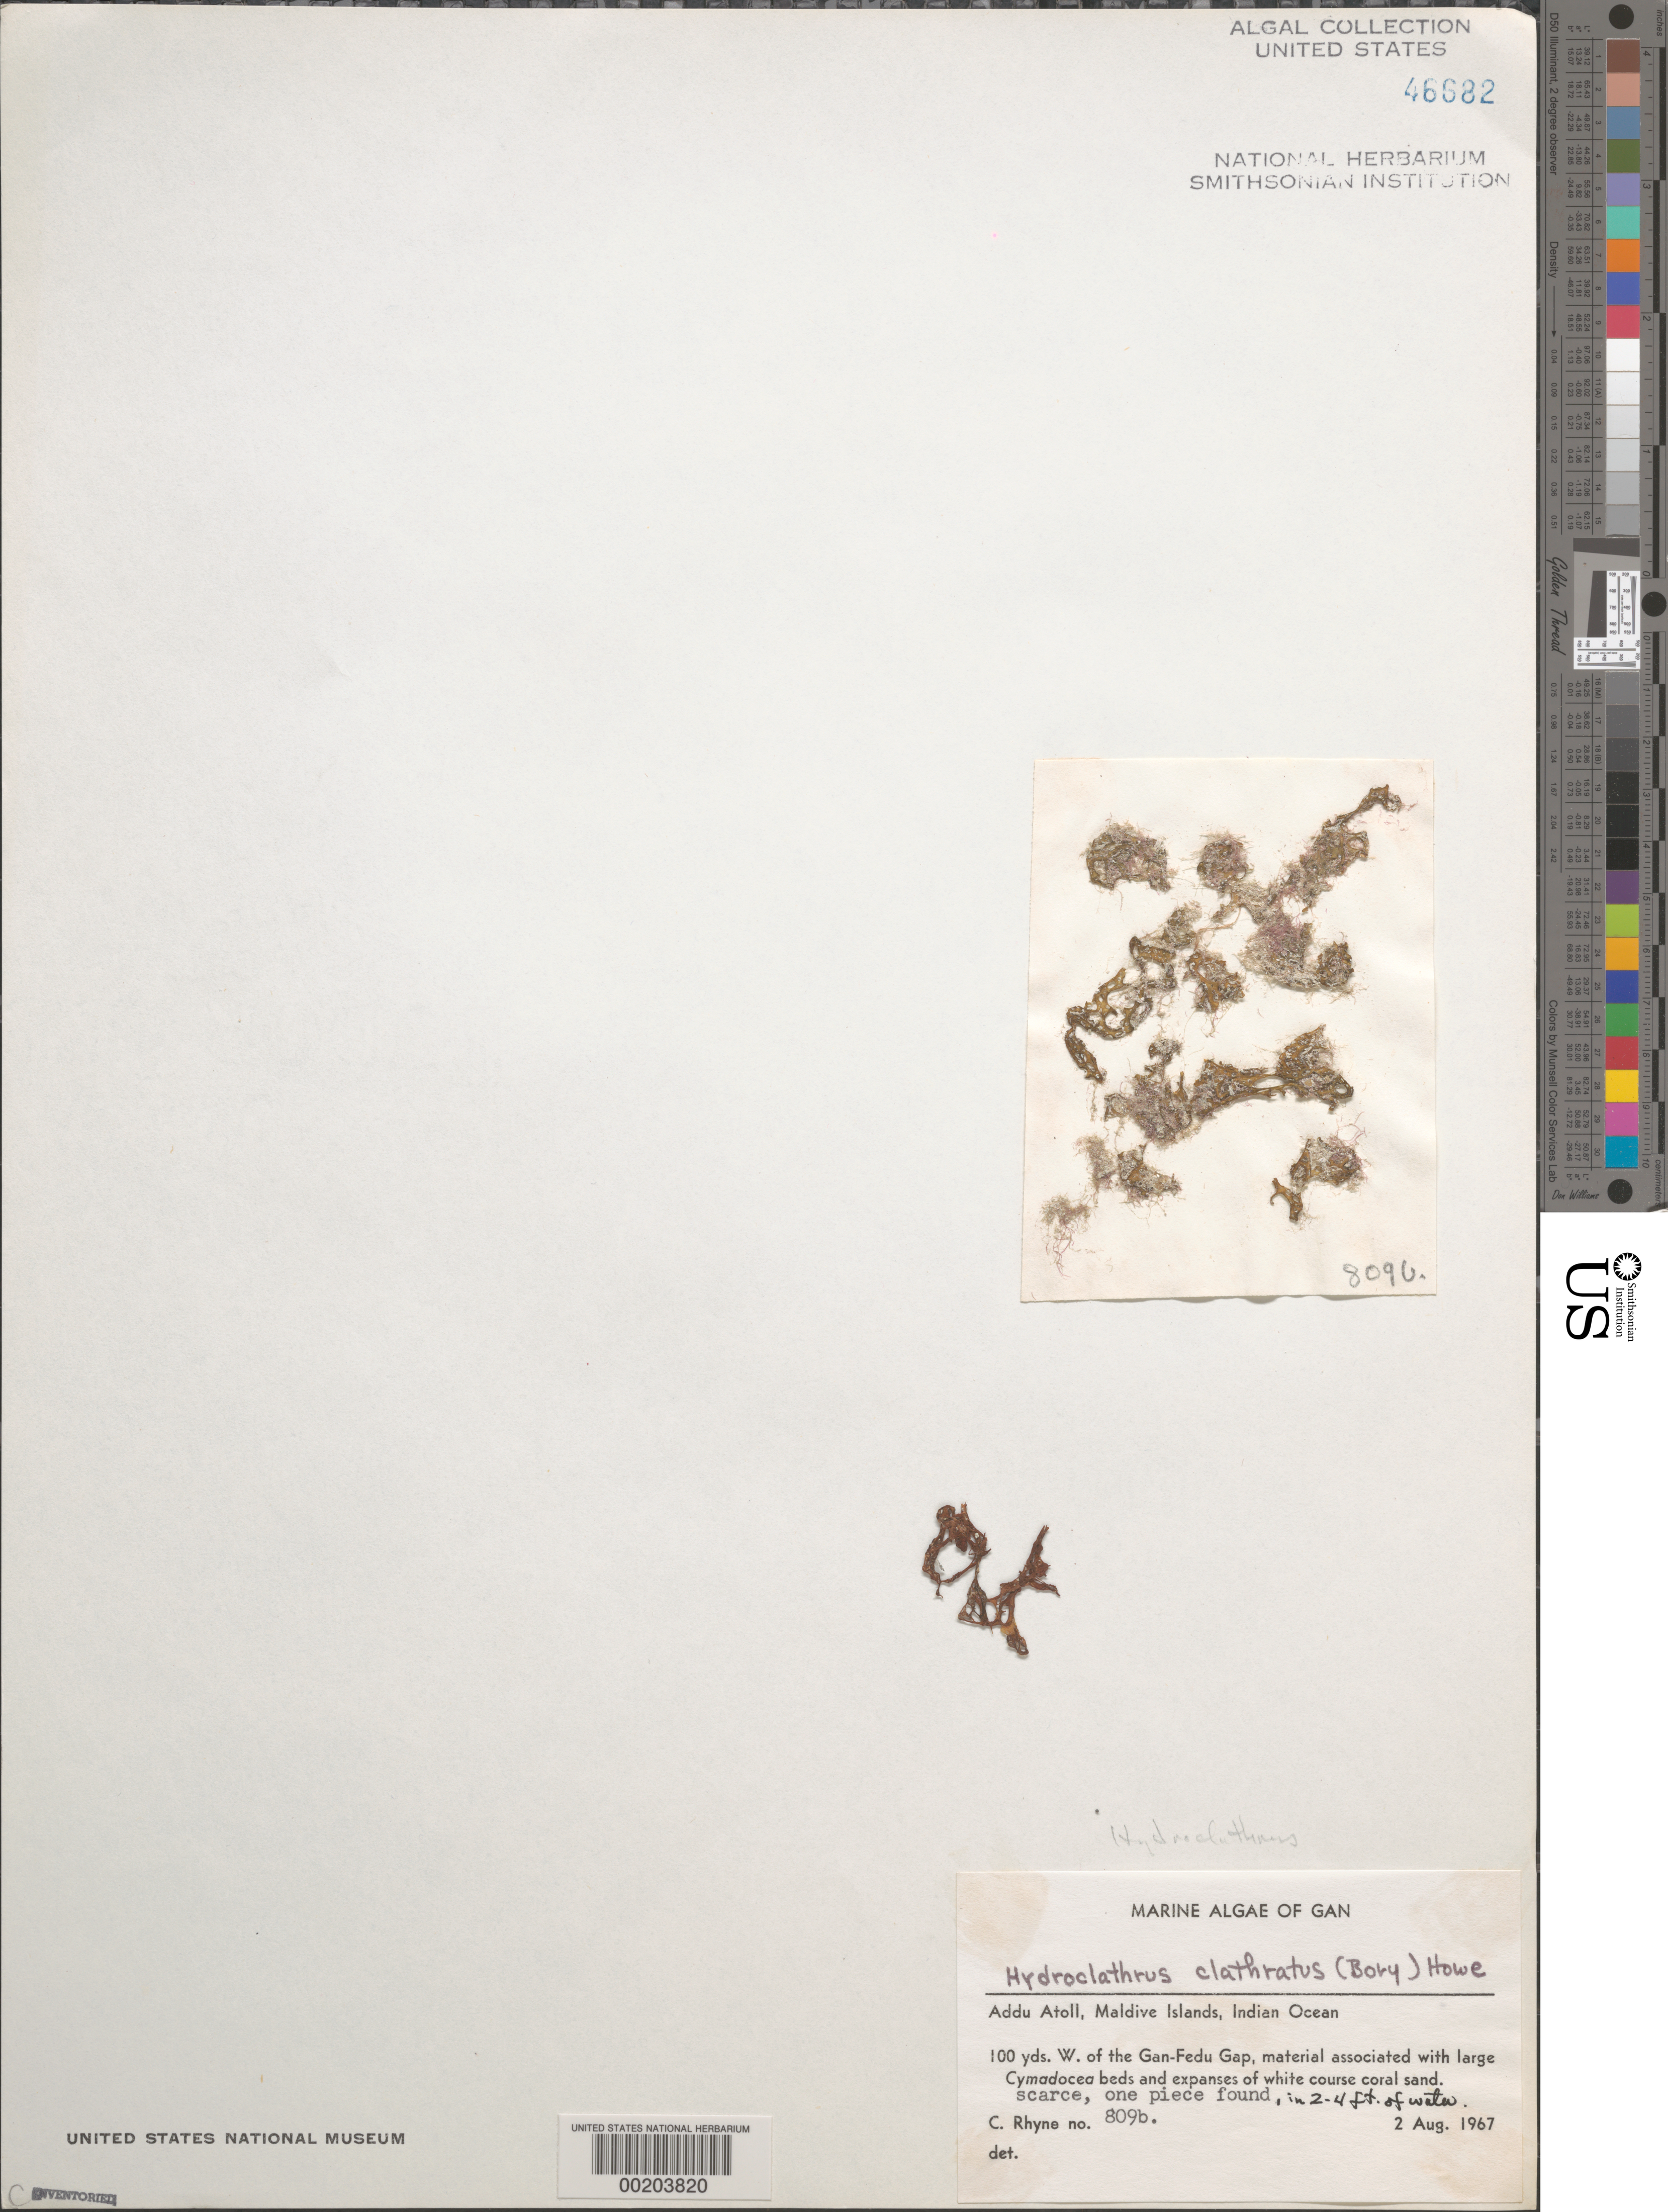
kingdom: Chromista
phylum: Ochrophyta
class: Phaeophyceae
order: Scytosiphonales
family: Scytosiphonaceae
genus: Hydroclathrus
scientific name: Hydroclathrus clathratus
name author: (C. Agardh) M. Howe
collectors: C. Rhyne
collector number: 809b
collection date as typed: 02 Aug 1967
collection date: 1967-08-02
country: Maldive Islands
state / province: Seenu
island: Gan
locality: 100 yards west of Gan-Fedu Gap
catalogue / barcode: US 46682